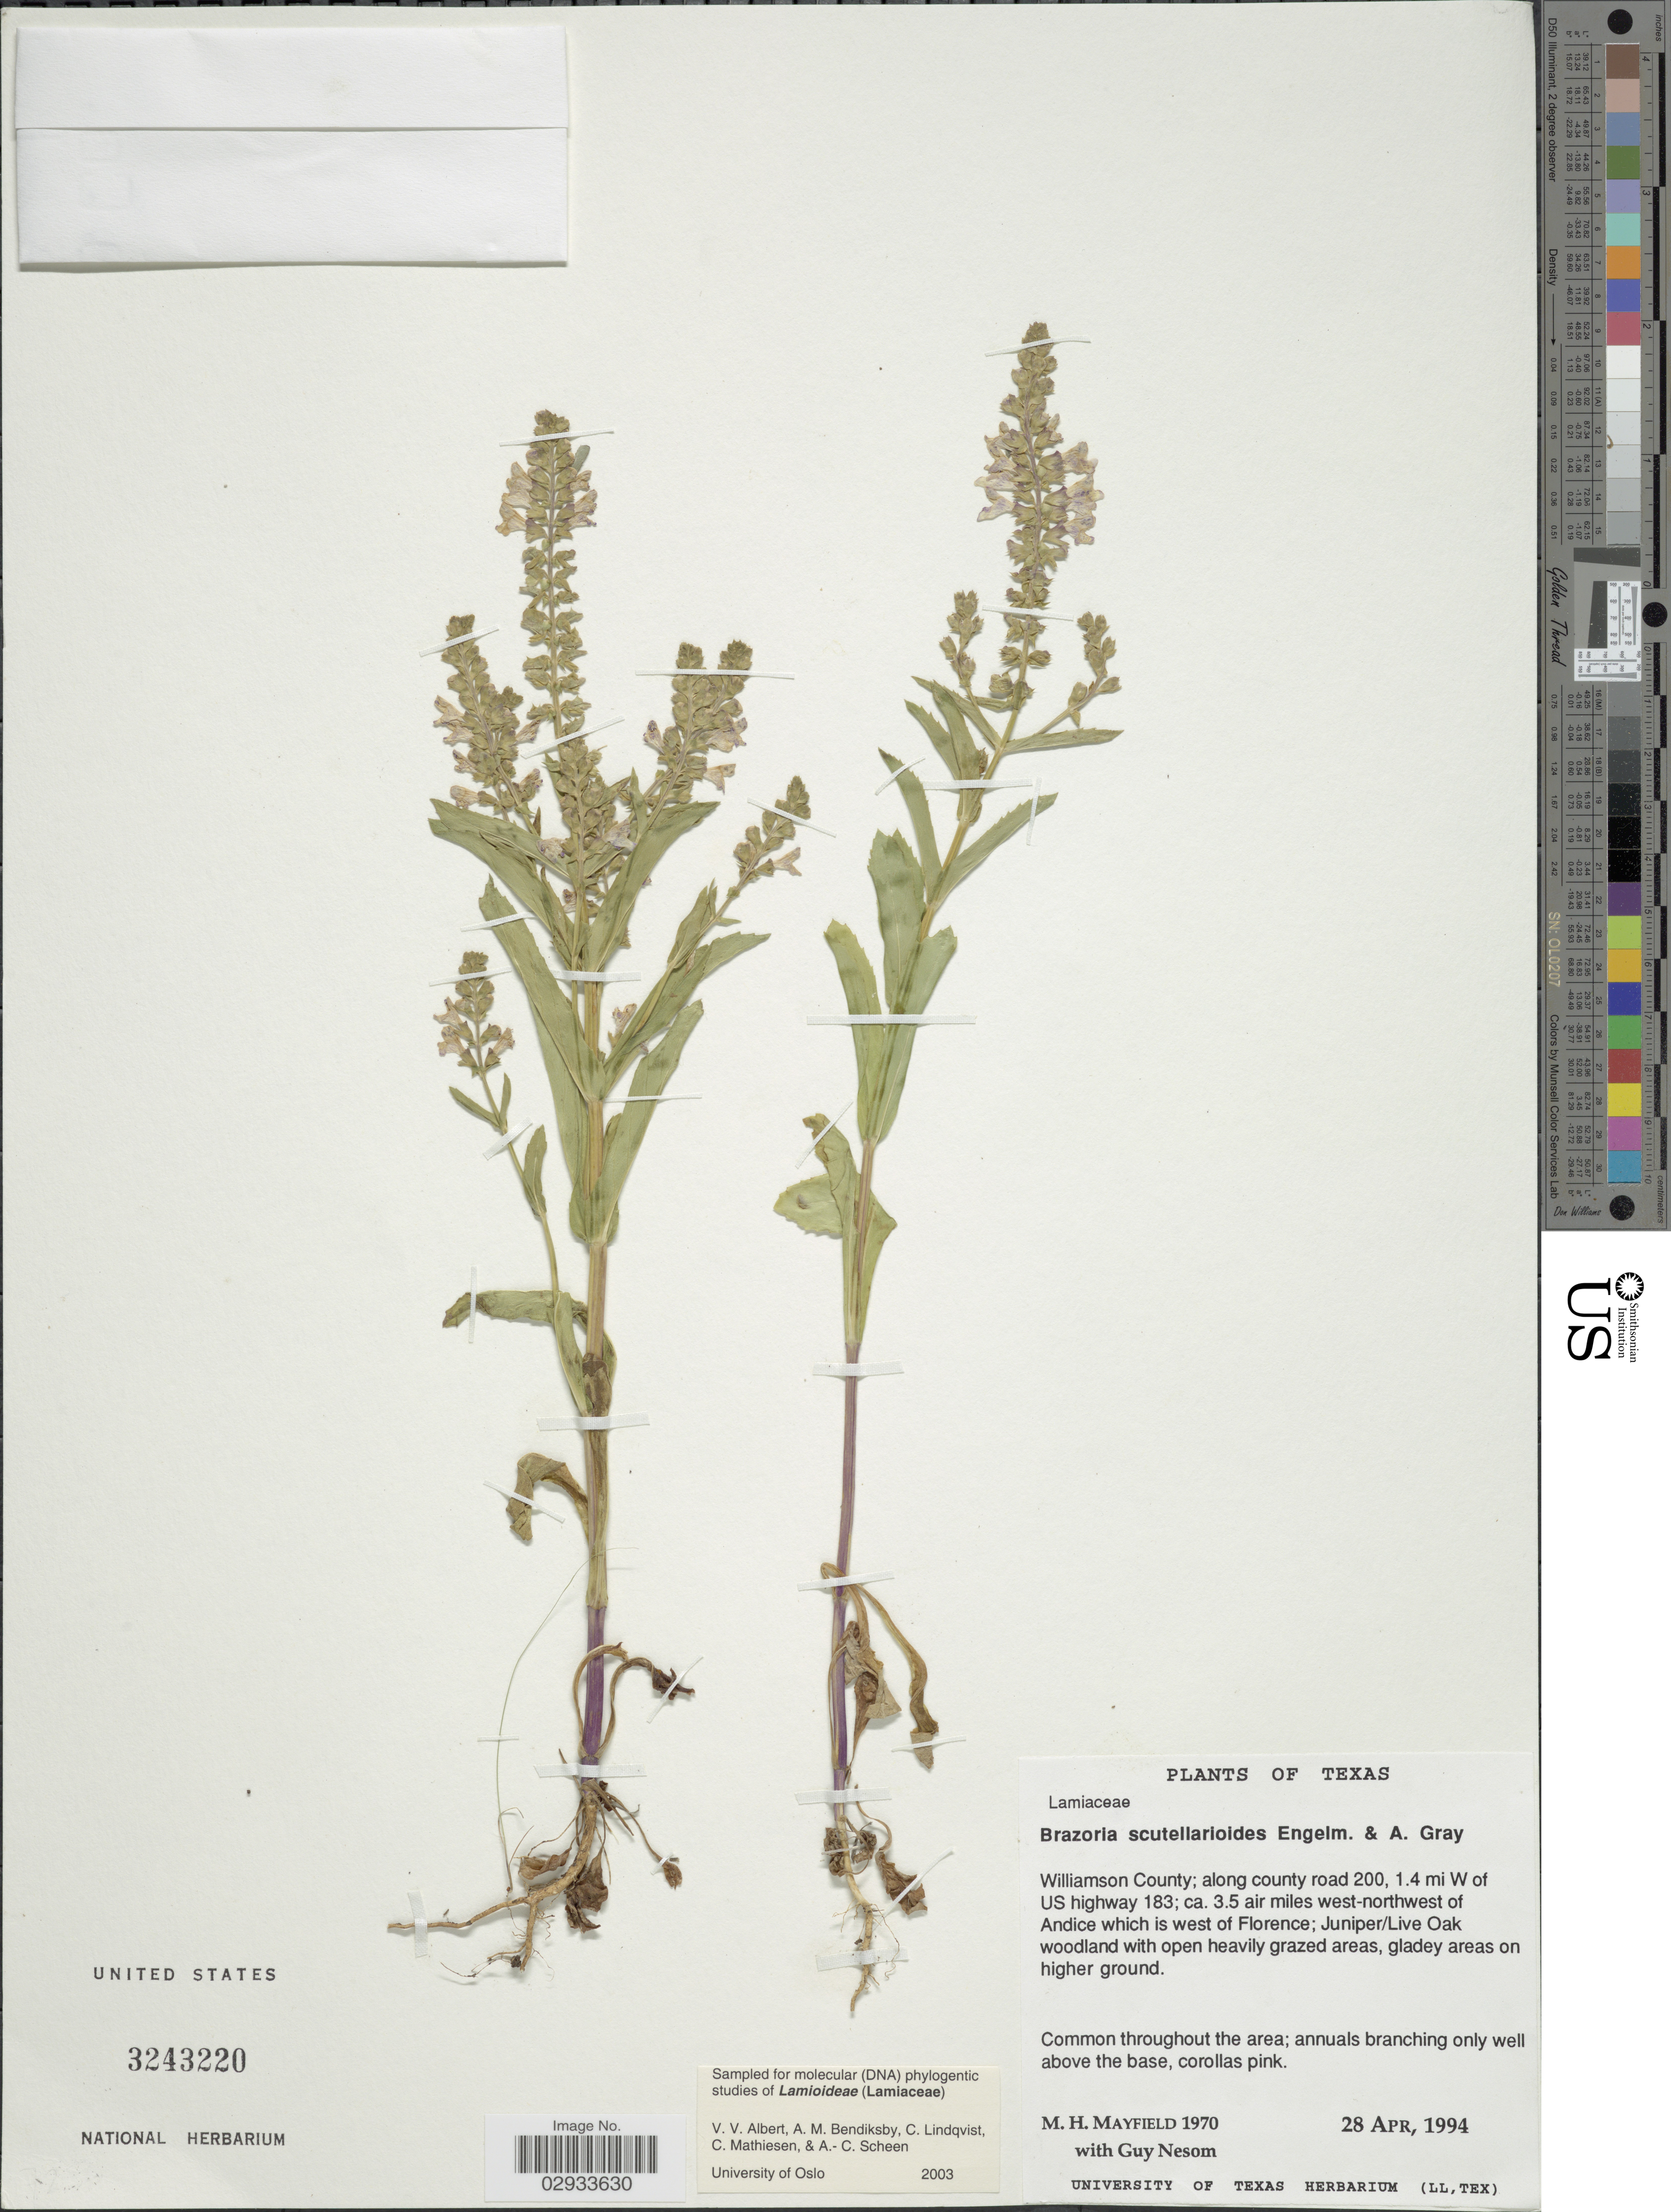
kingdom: Plantae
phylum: Tracheophyta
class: Magnoliopsida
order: Lamiales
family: Lamiaceae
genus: Brazoria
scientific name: Brazoria scutellarioides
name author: Engelm. & A. Gray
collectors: M. Mayfield & G. Nesom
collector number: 1970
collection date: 1994-04-28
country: United States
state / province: Texas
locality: Williamson County; along county road 200, 1.4 mi W of US highway 183; ca. 3.5 air miles west-northwest of Andice which is west of Florence: Juniper/Live Oak woodland.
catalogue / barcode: US 3243220